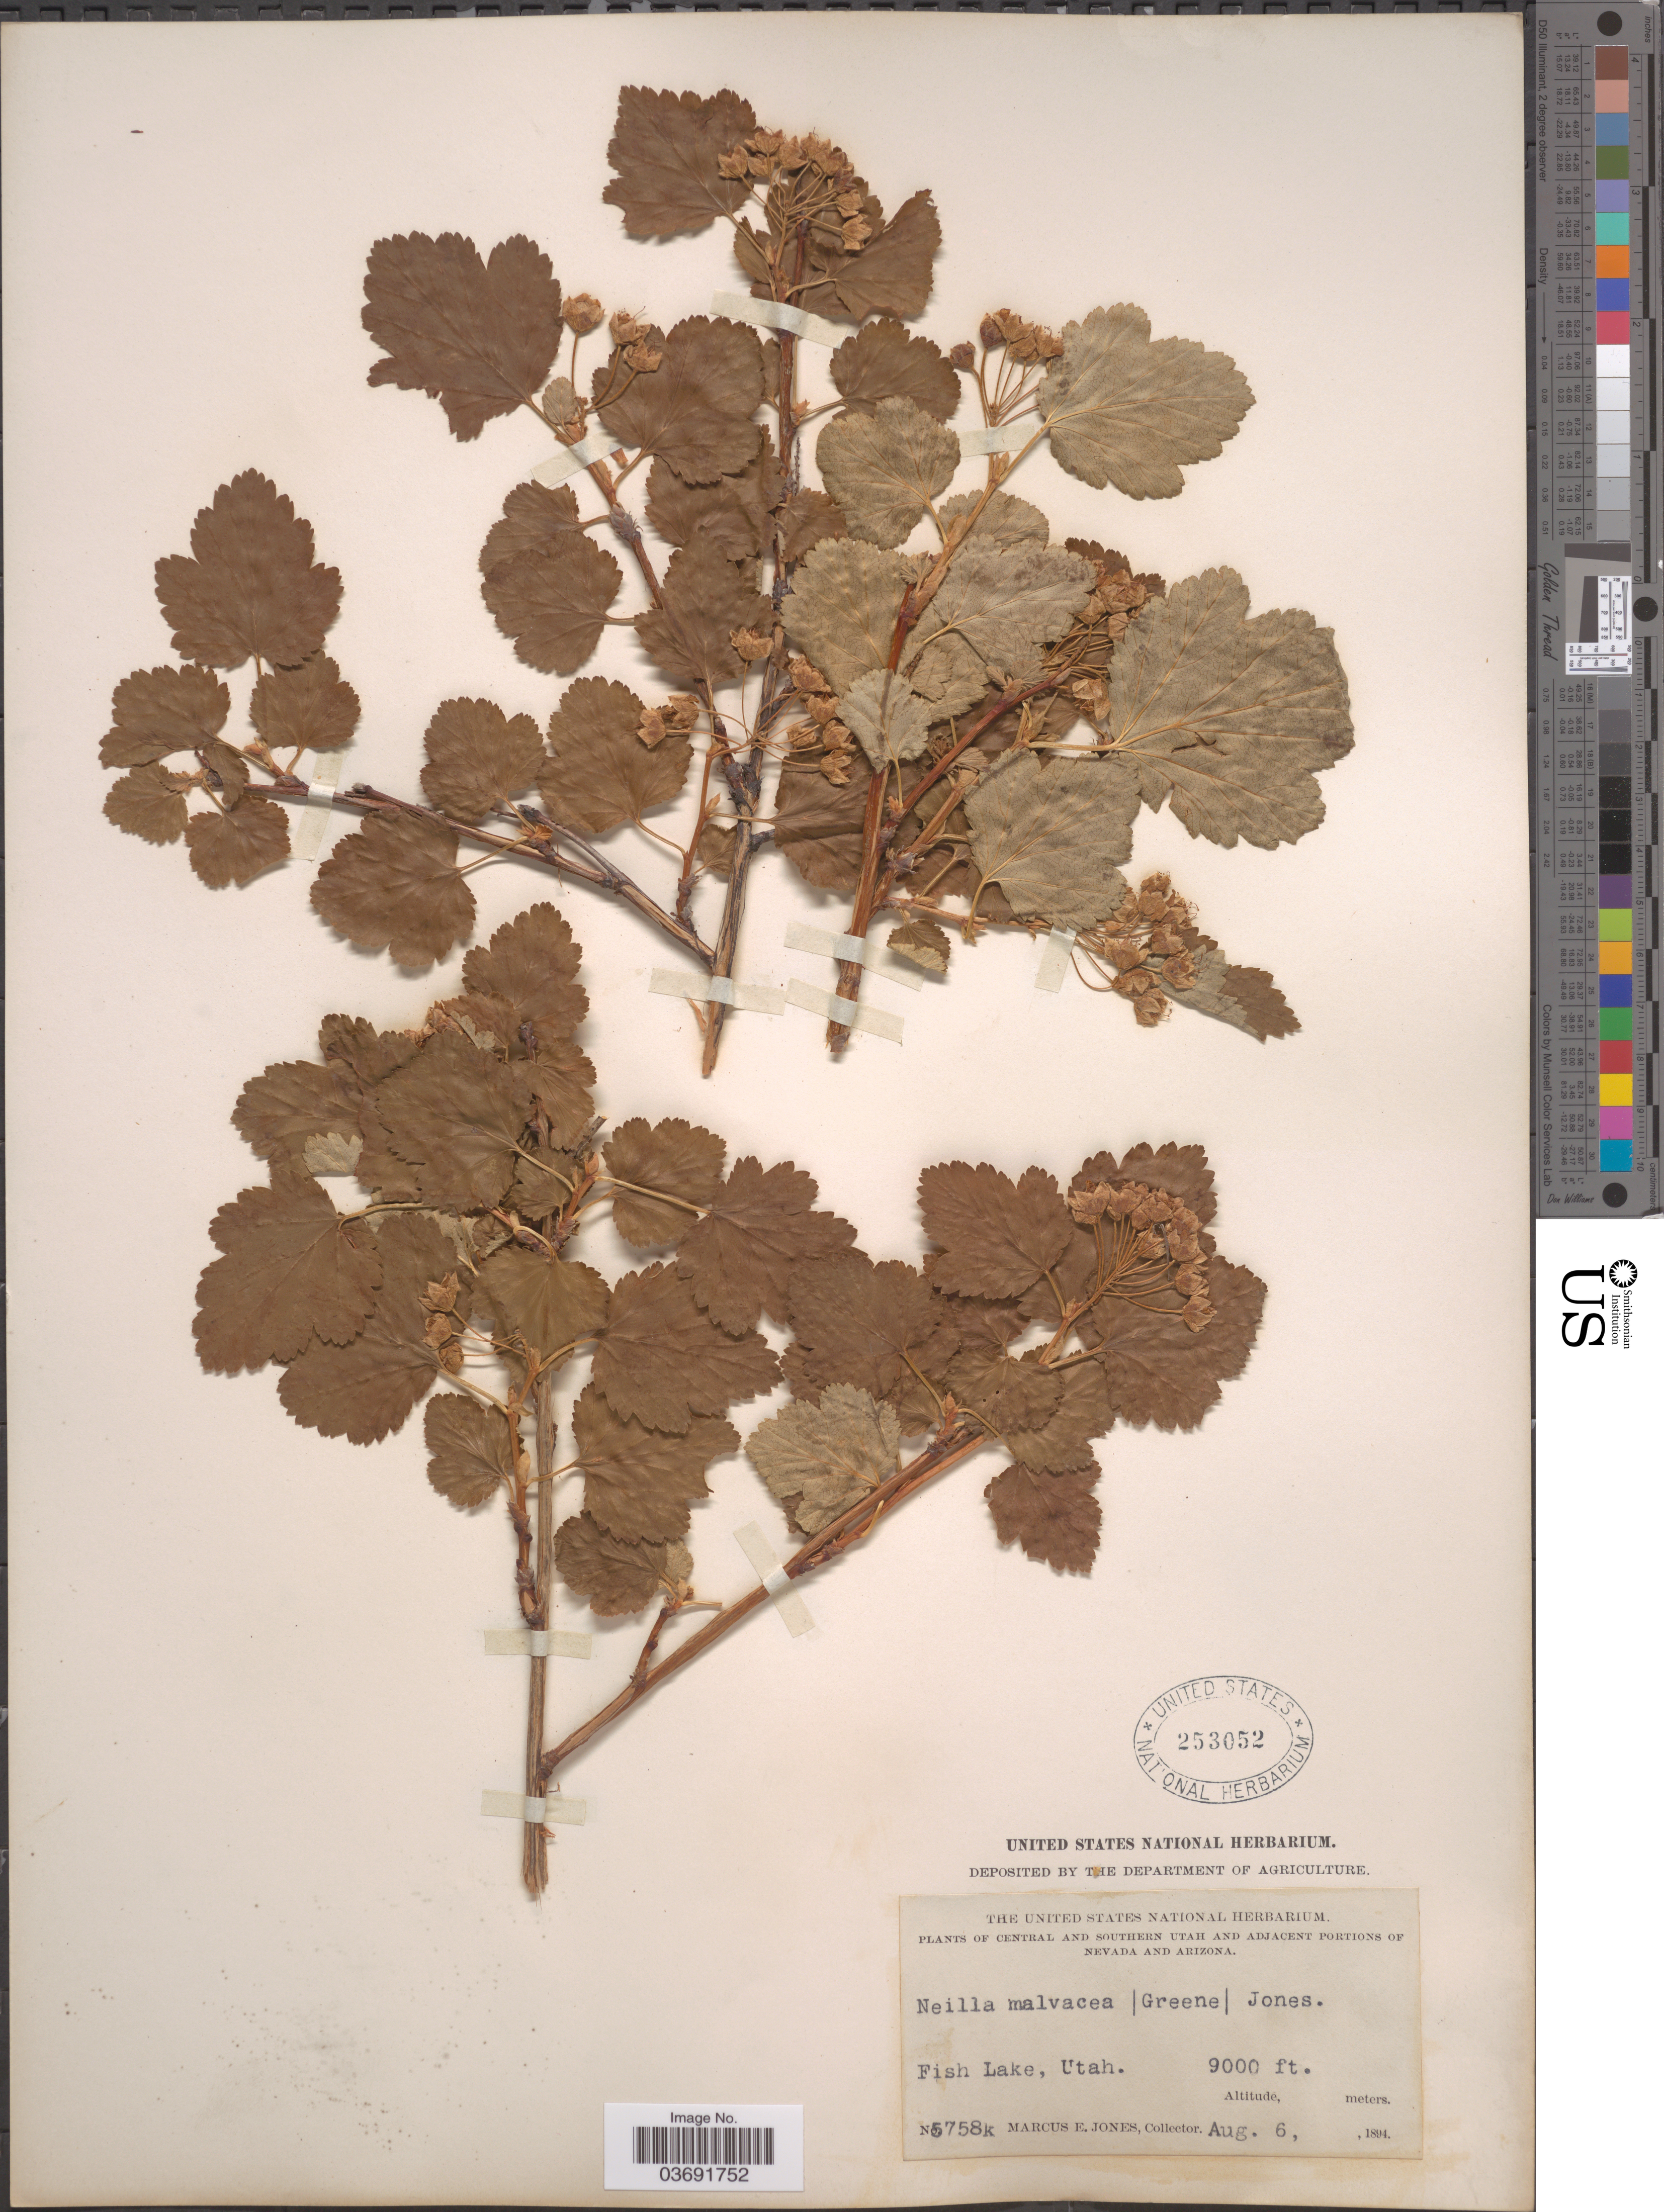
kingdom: Plantae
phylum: Tracheophyta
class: Magnoliopsida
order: Rosales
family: Rosaceae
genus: Physocarpus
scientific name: Physocarpus malvaceus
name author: (Greene) Kuntze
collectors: M. E. Jones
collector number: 5758k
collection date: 1894-08-06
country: United States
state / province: Utah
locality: Central and Southern Utah. Fish Lake.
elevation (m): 2743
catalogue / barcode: US 253052